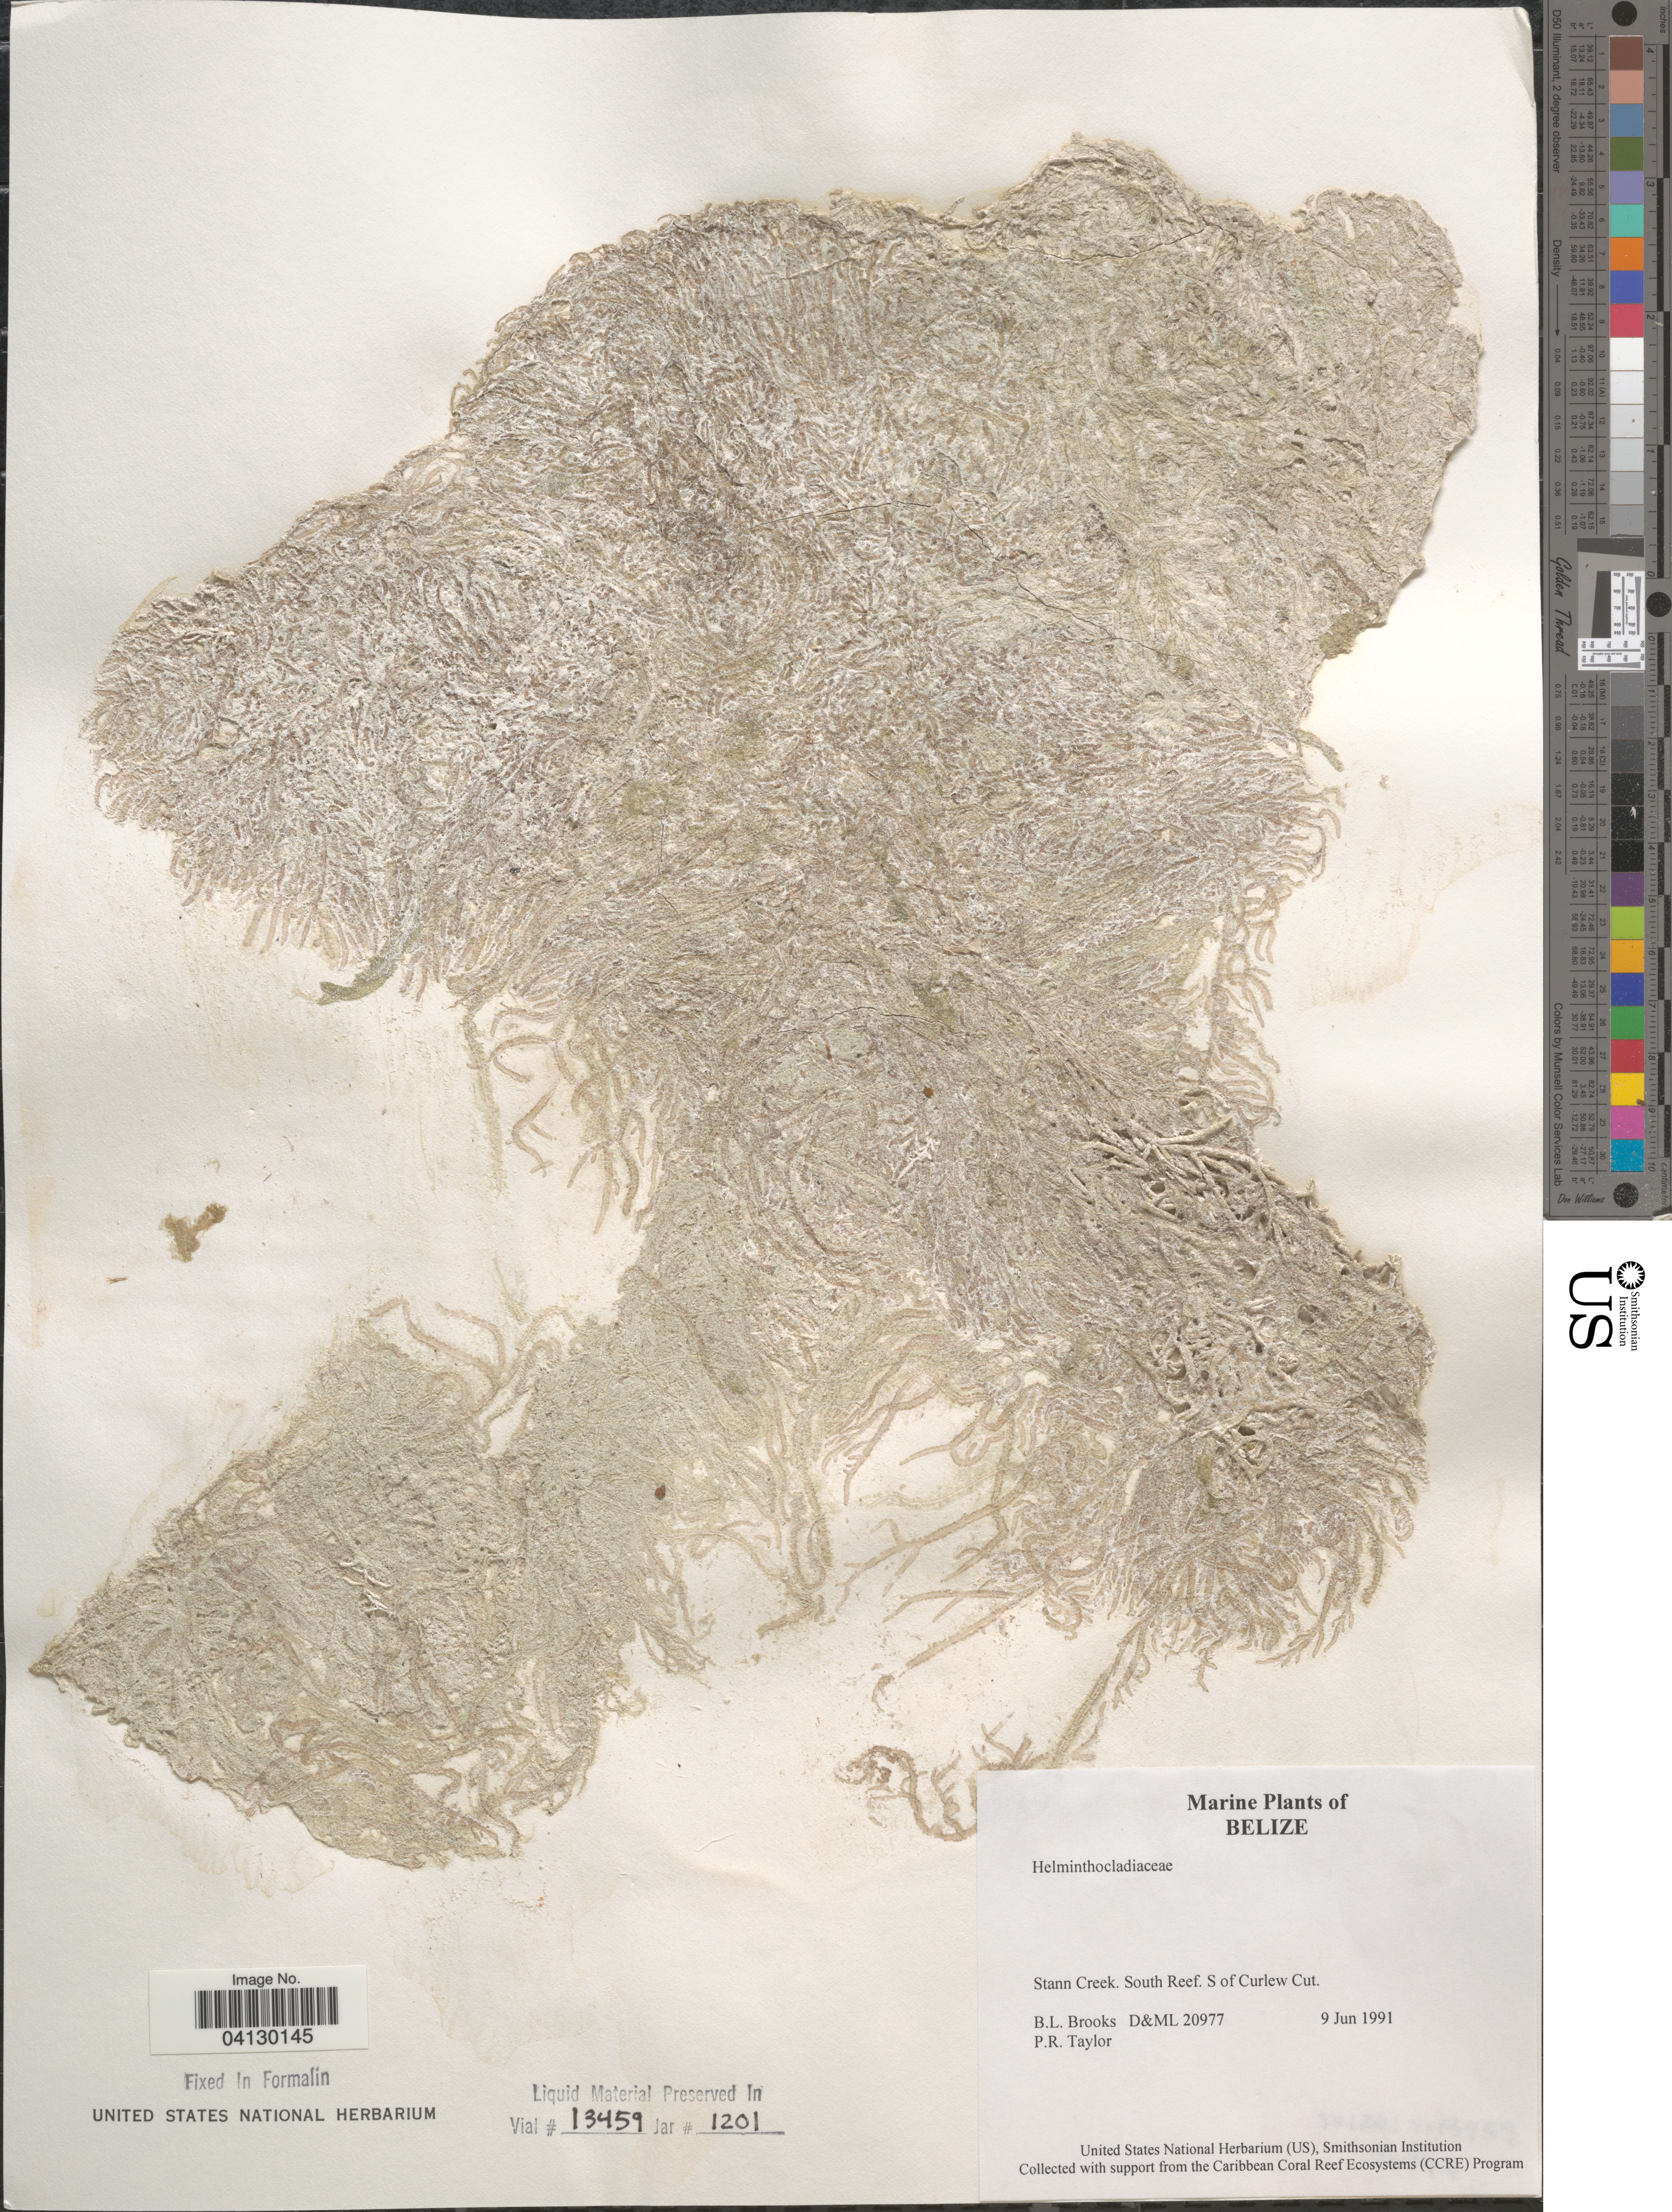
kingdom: Plantae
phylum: Rhodophyta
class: Florideophyceae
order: Corallinales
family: Corallinaceae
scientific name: Crustose Coralline Algae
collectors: B. Brooks & P. R. Taylor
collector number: D&ML 20977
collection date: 1991-06-09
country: Belize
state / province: Stann Creek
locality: South Reef. S of Curlew Cut.